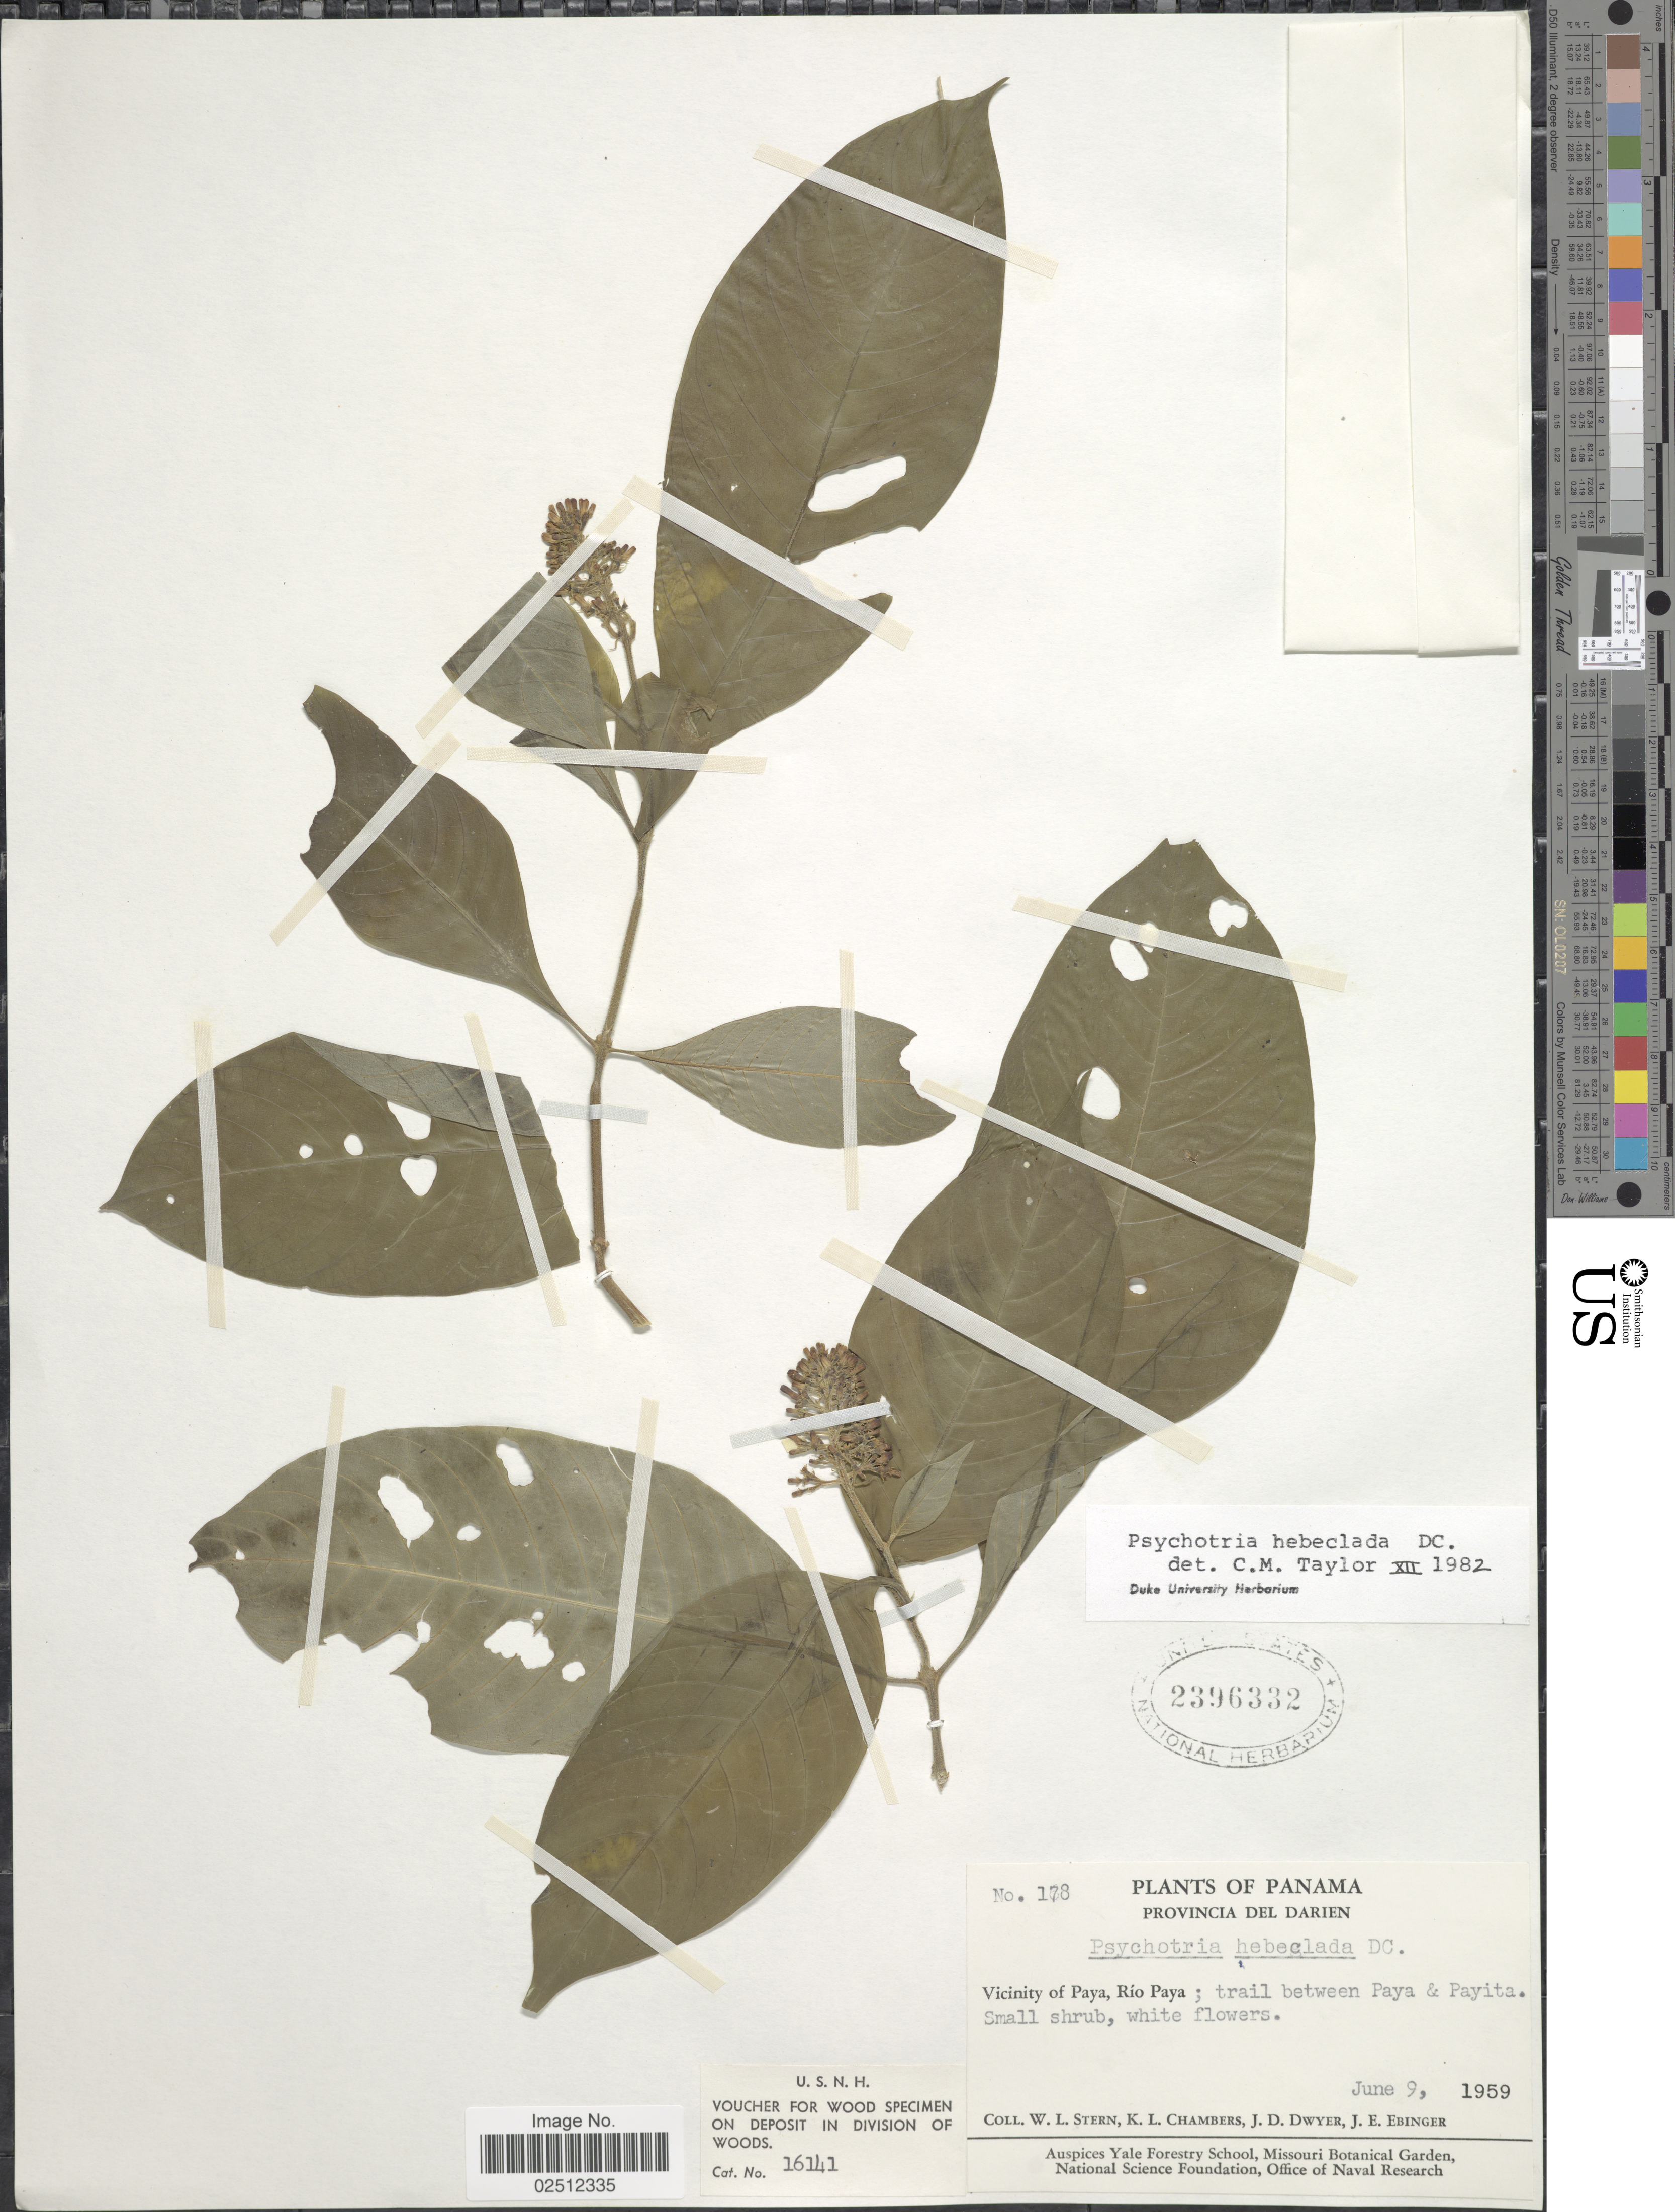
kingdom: Plantae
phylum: Tracheophyta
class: Magnoliopsida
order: Gentianales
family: Rubiaceae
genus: Psychotria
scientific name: Psychotria hebeclada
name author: DC.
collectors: W. L. Stern, K. Chambers, J. D. Dwyer & J. Ebinger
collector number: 178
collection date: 1959-06-09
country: Panama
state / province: Darién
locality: Vicinity of Paya, Río Paya; trail between Paya & Payita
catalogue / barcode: US 2396332